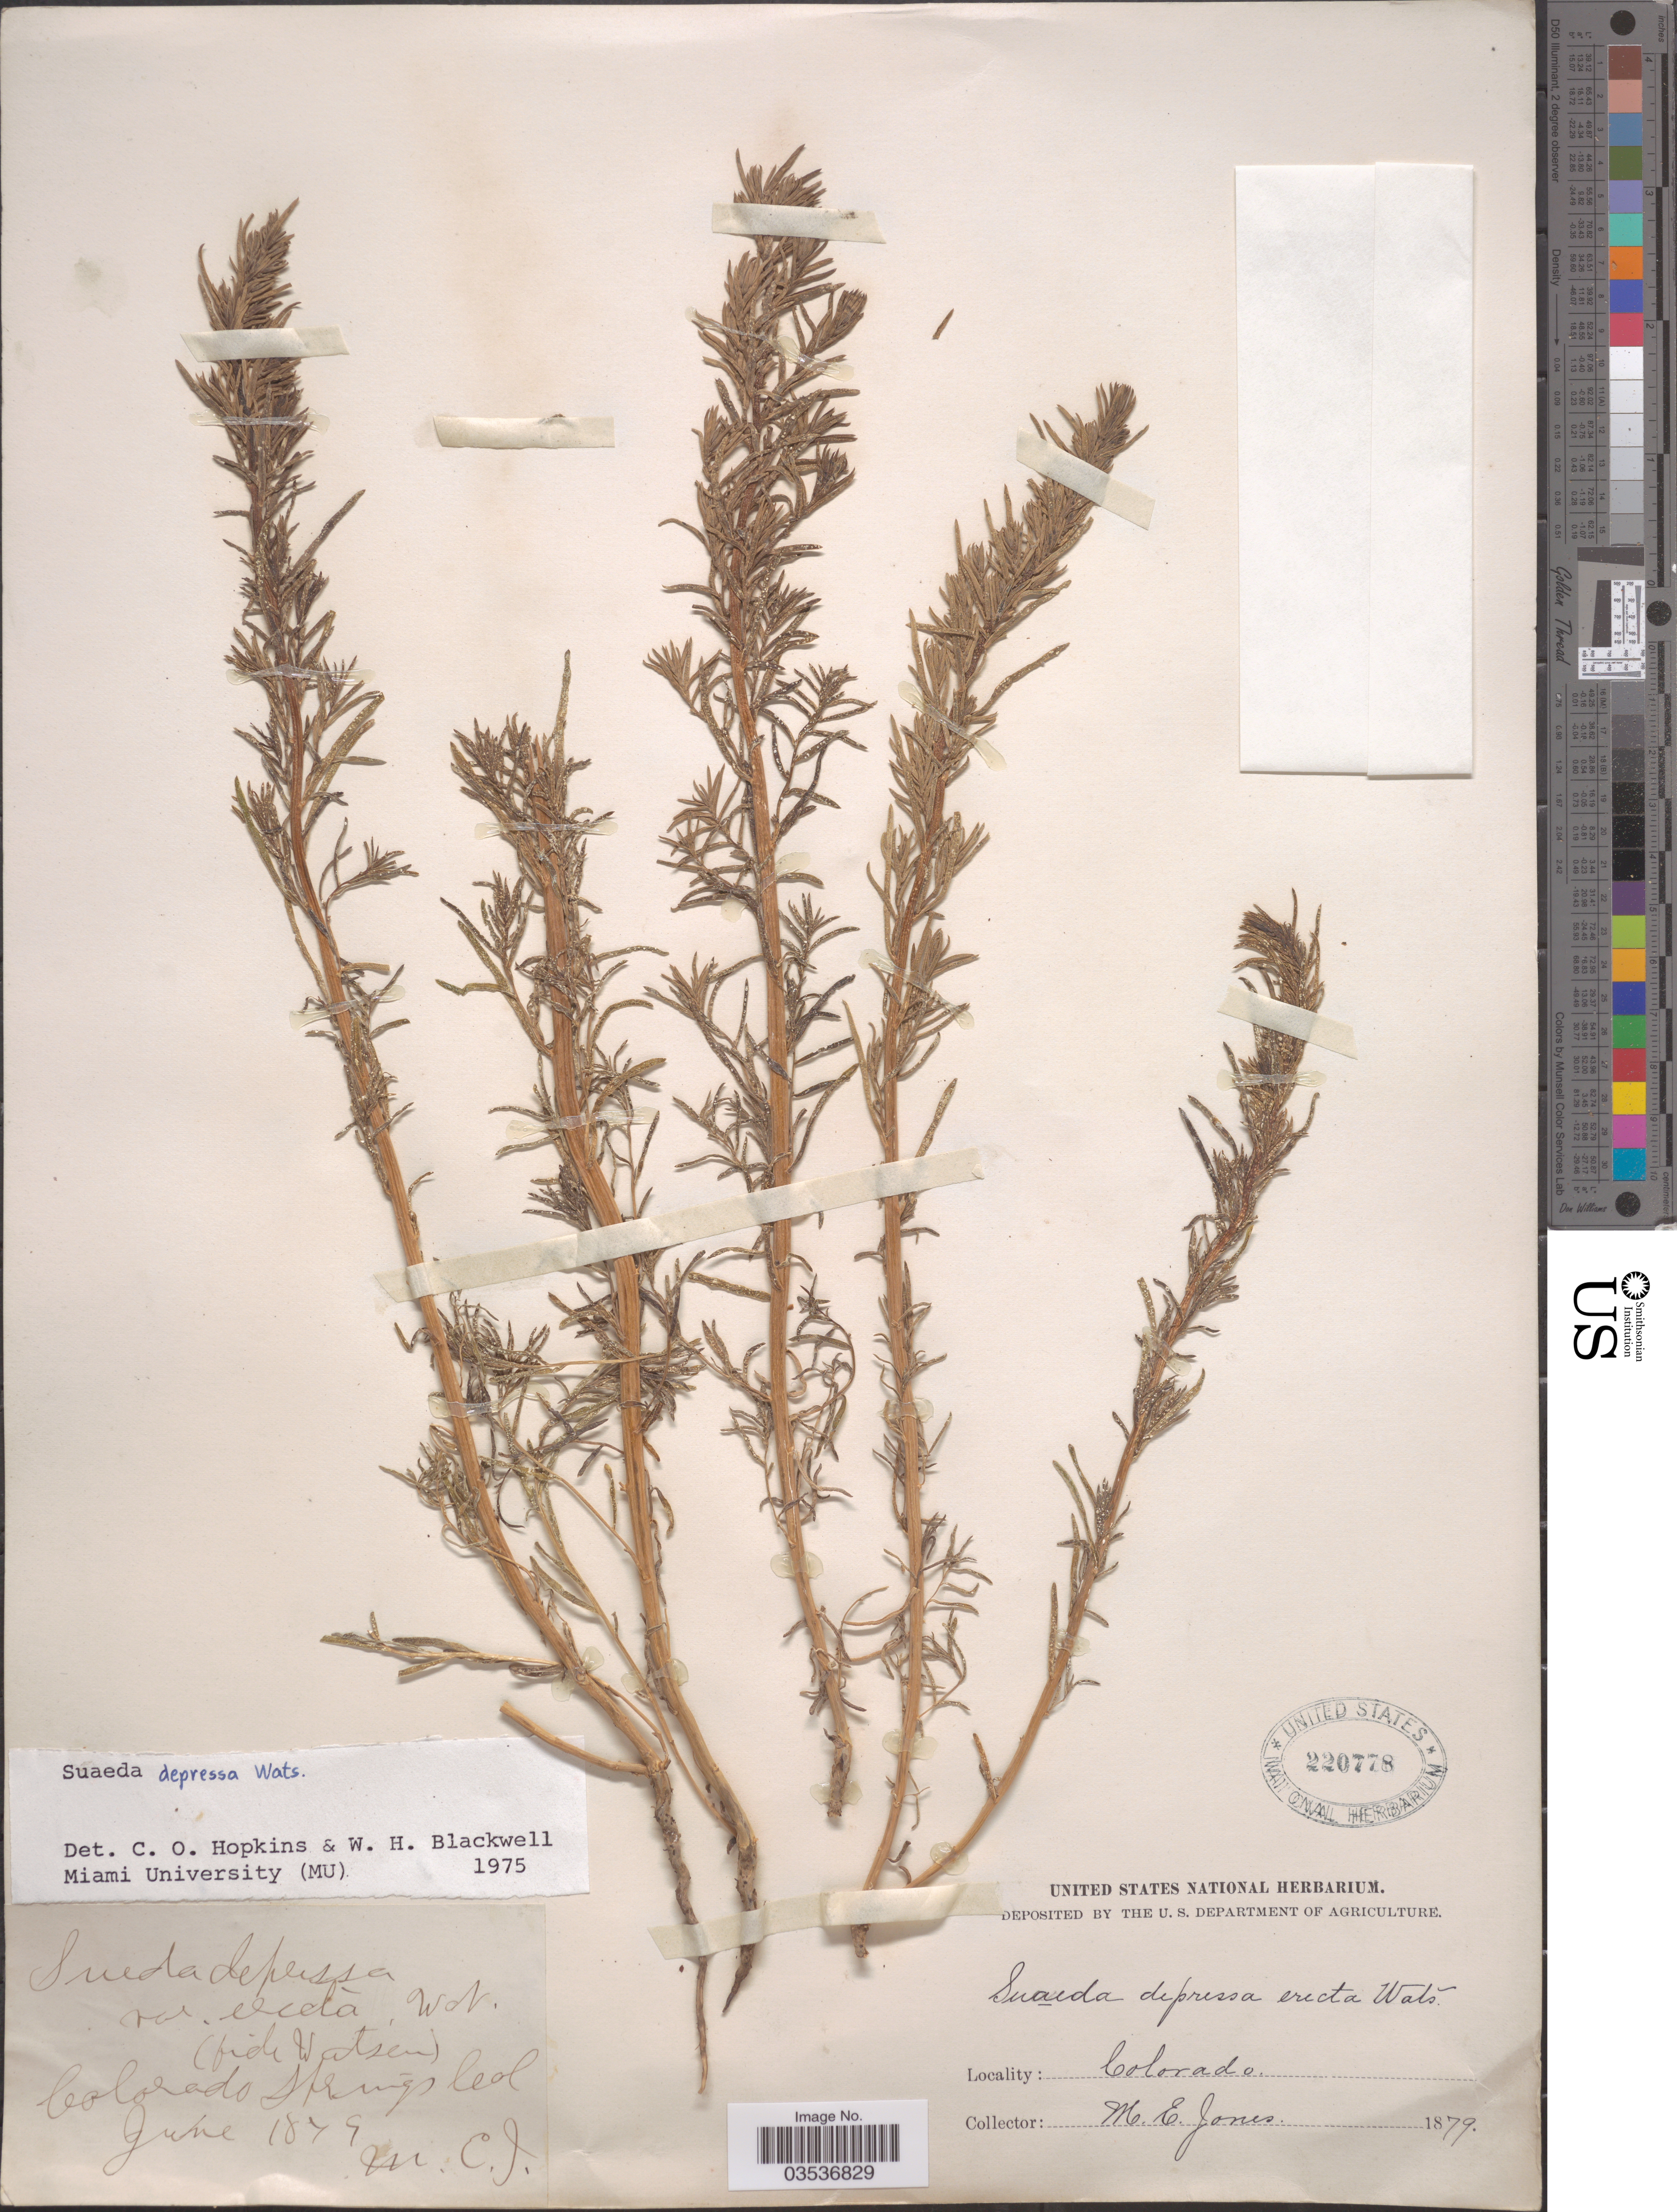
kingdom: Plantae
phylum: Tracheophyta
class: Magnoliopsida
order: Caryophyllales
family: Amaranthaceae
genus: Suaeda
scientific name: Suaeda depressa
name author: (Pursh) S. Watson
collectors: M. E. Jones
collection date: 1879-06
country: United States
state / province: Colorado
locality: Colorado Springs Col.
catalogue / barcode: US 220778